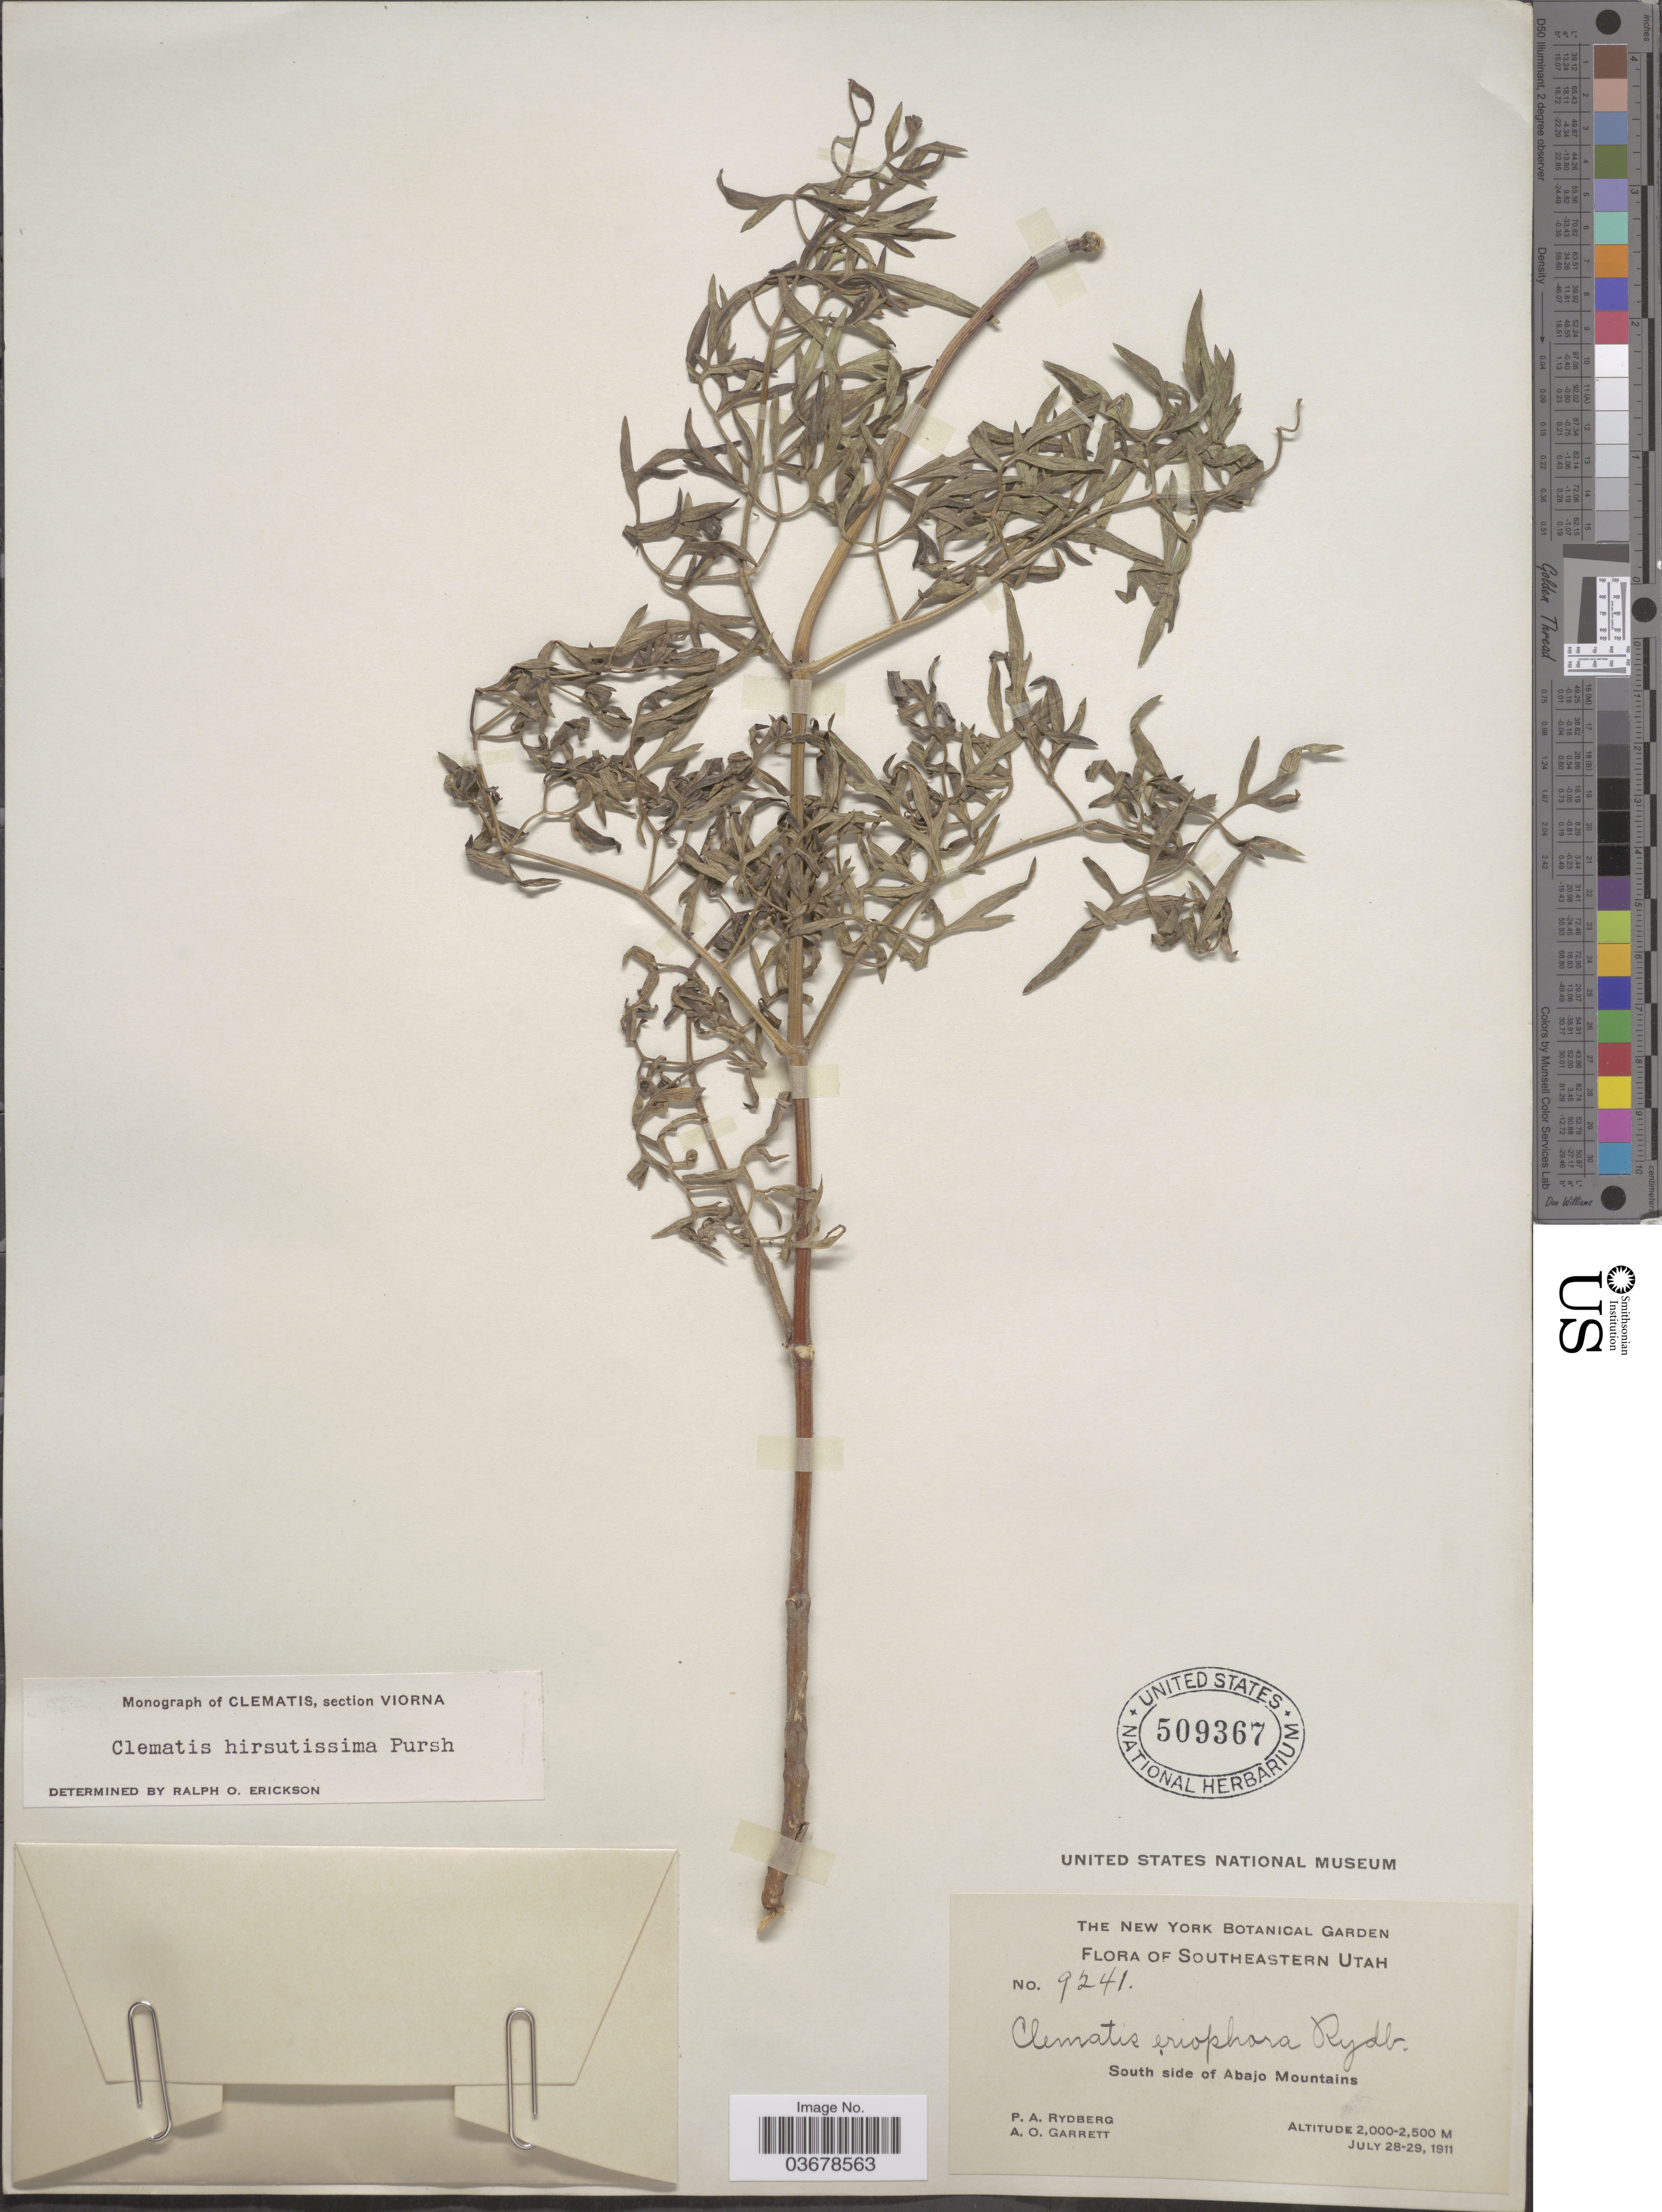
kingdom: Plantae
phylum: Tracheophyta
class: Magnoliopsida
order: Ranunculales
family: Ranunculaceae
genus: Clematis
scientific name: Clematis viorna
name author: L.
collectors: P. A. Rydberg & A. O. Garrett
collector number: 9241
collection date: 1911-07-28/1911-07-29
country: United States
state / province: Utah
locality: Southeastern Utah. South side of Abajo Mountains.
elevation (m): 2000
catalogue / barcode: US 509367